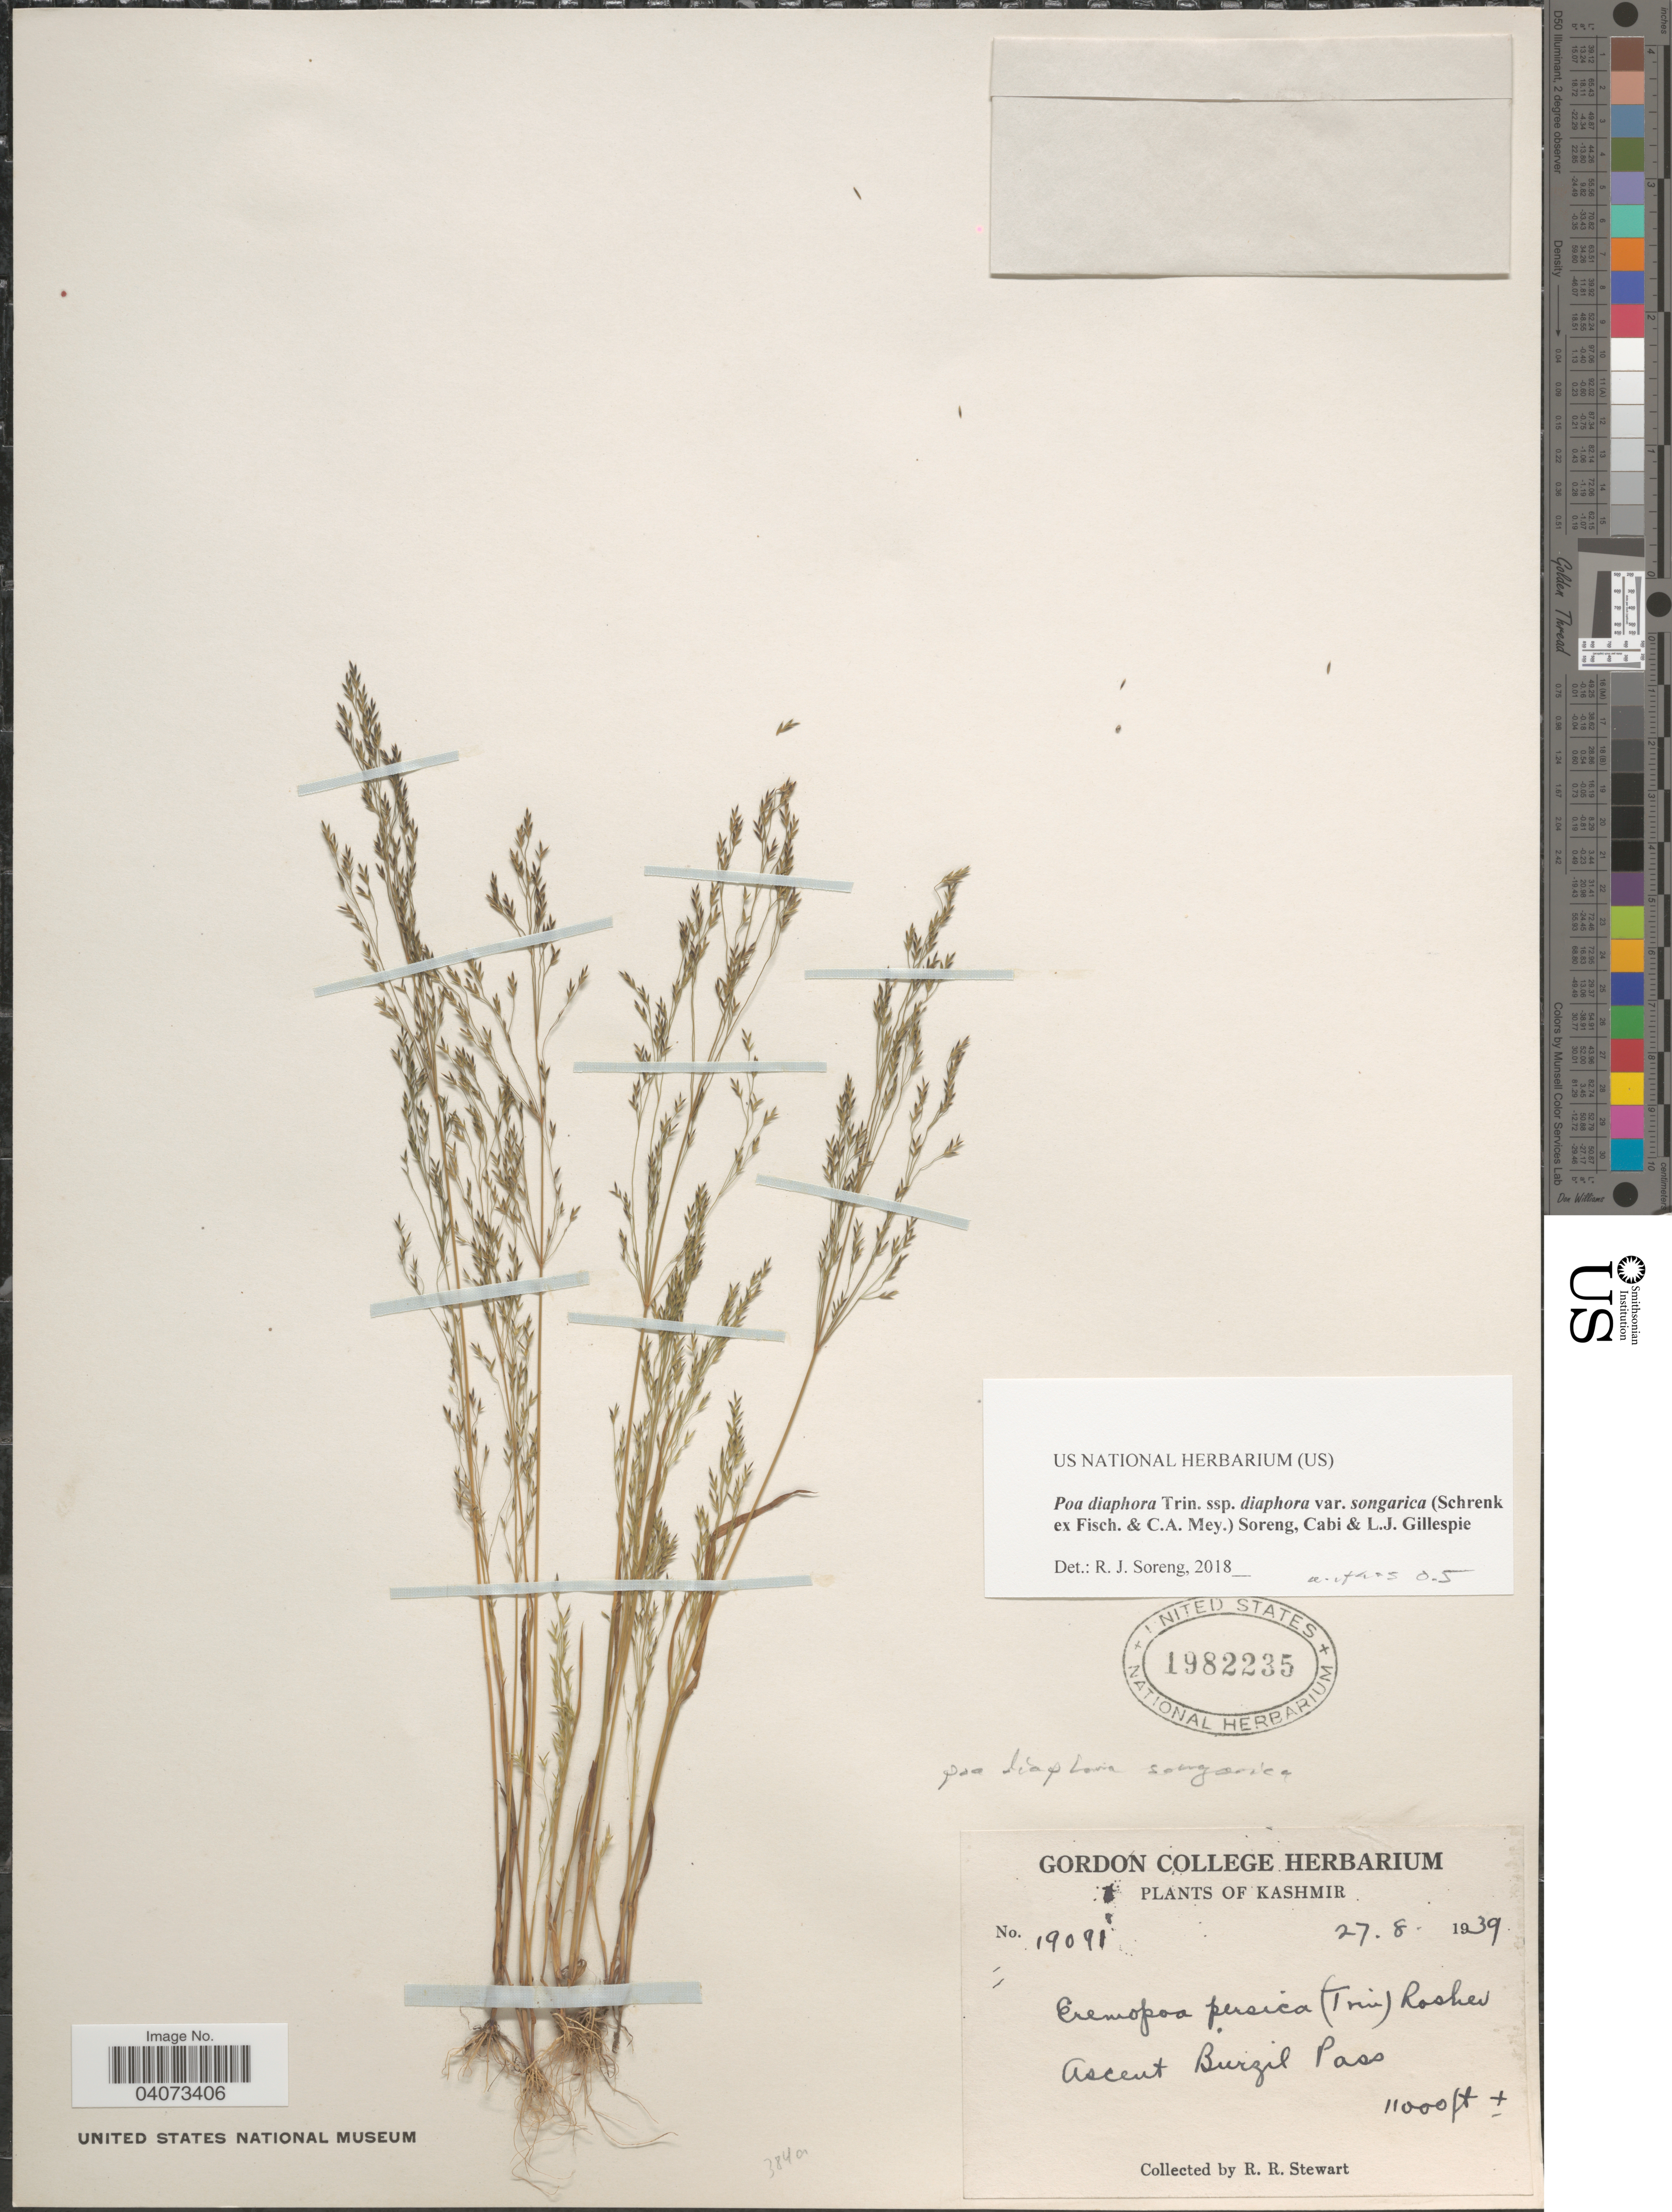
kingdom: Plantae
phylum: Tracheophyta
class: Liliopsida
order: Poales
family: Poaceae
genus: Poa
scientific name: Poa diaphora subsp. diaphora var. songarica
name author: (Schrenk ex Fisch. & C.A. Mey.) Soreng et al.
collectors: R. Stewart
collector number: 19091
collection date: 1939-08-27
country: India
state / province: Jammu and Kashmir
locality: Kashmir. Ascent Burzil Pass.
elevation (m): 3353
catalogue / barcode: US 1982235